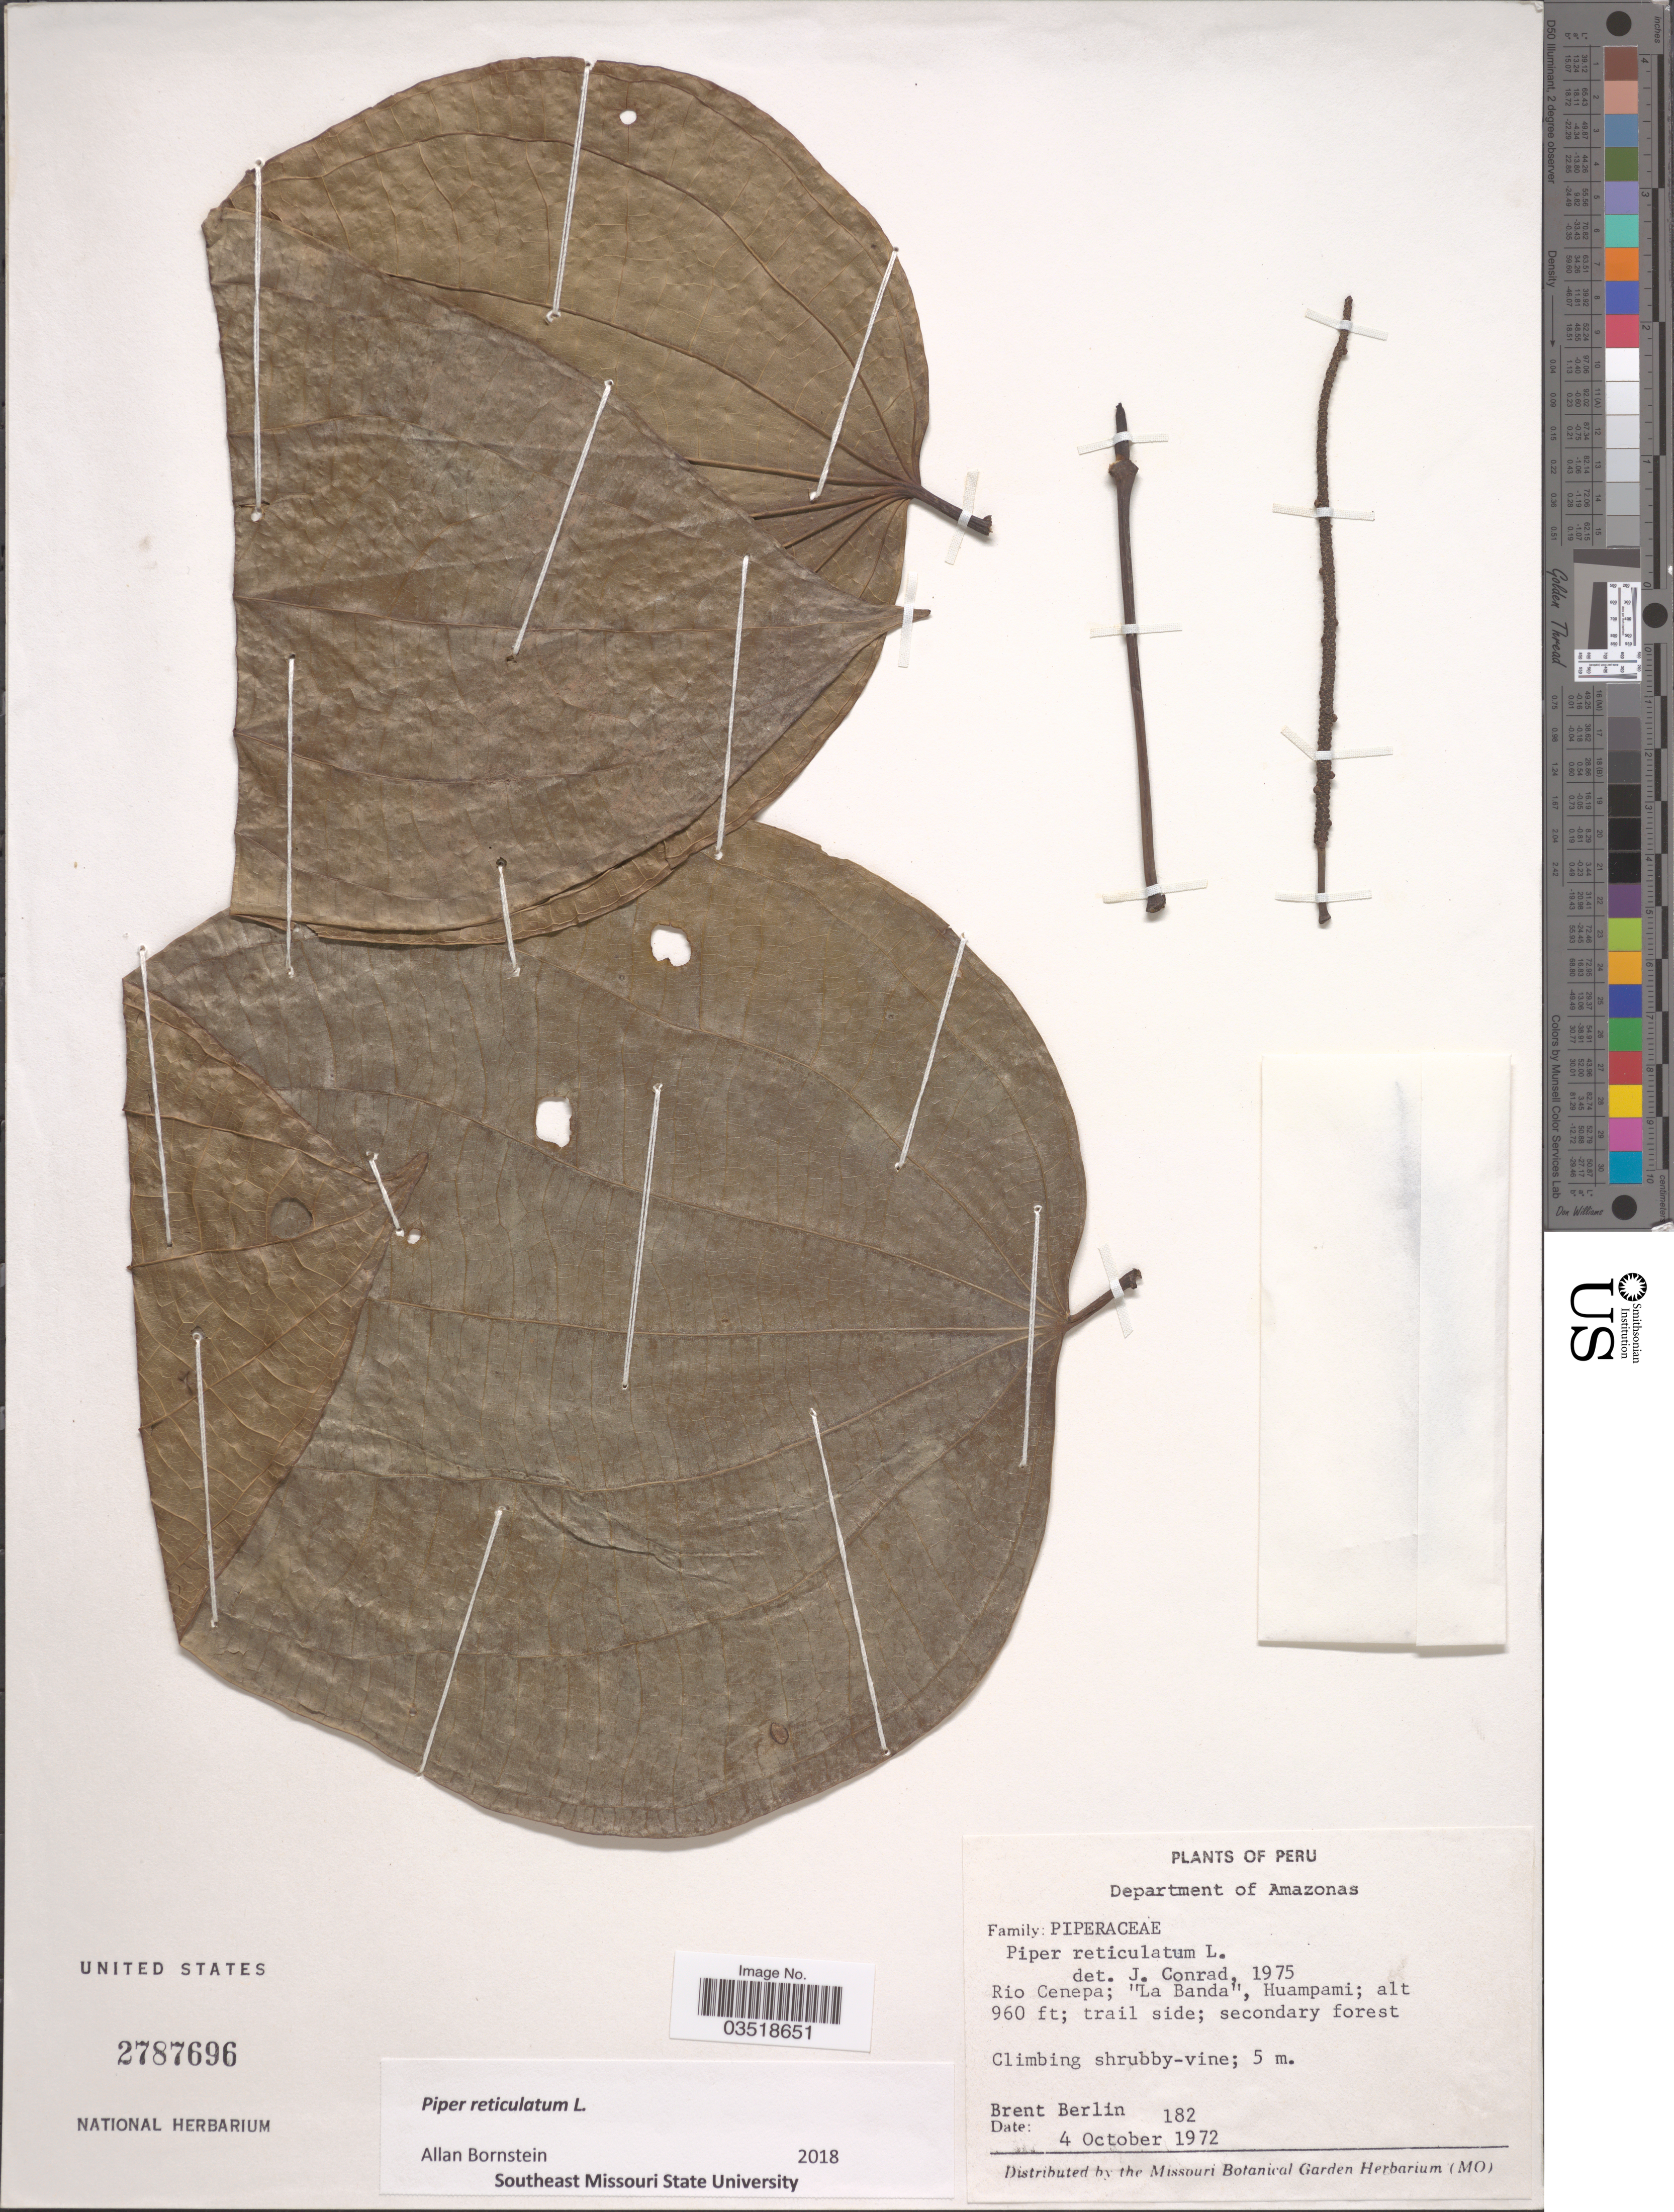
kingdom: Plantae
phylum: Tracheophyta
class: Magnoliopsida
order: Piperales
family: Piperaceae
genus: Piper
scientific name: Piper reticulatum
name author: L.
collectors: B. Berlin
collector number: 182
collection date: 1972-10-04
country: Peru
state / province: Amazonas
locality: Department of Amazonas. Rio Cenepa; "La Banda", Huampami.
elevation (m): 293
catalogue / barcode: US 2787696